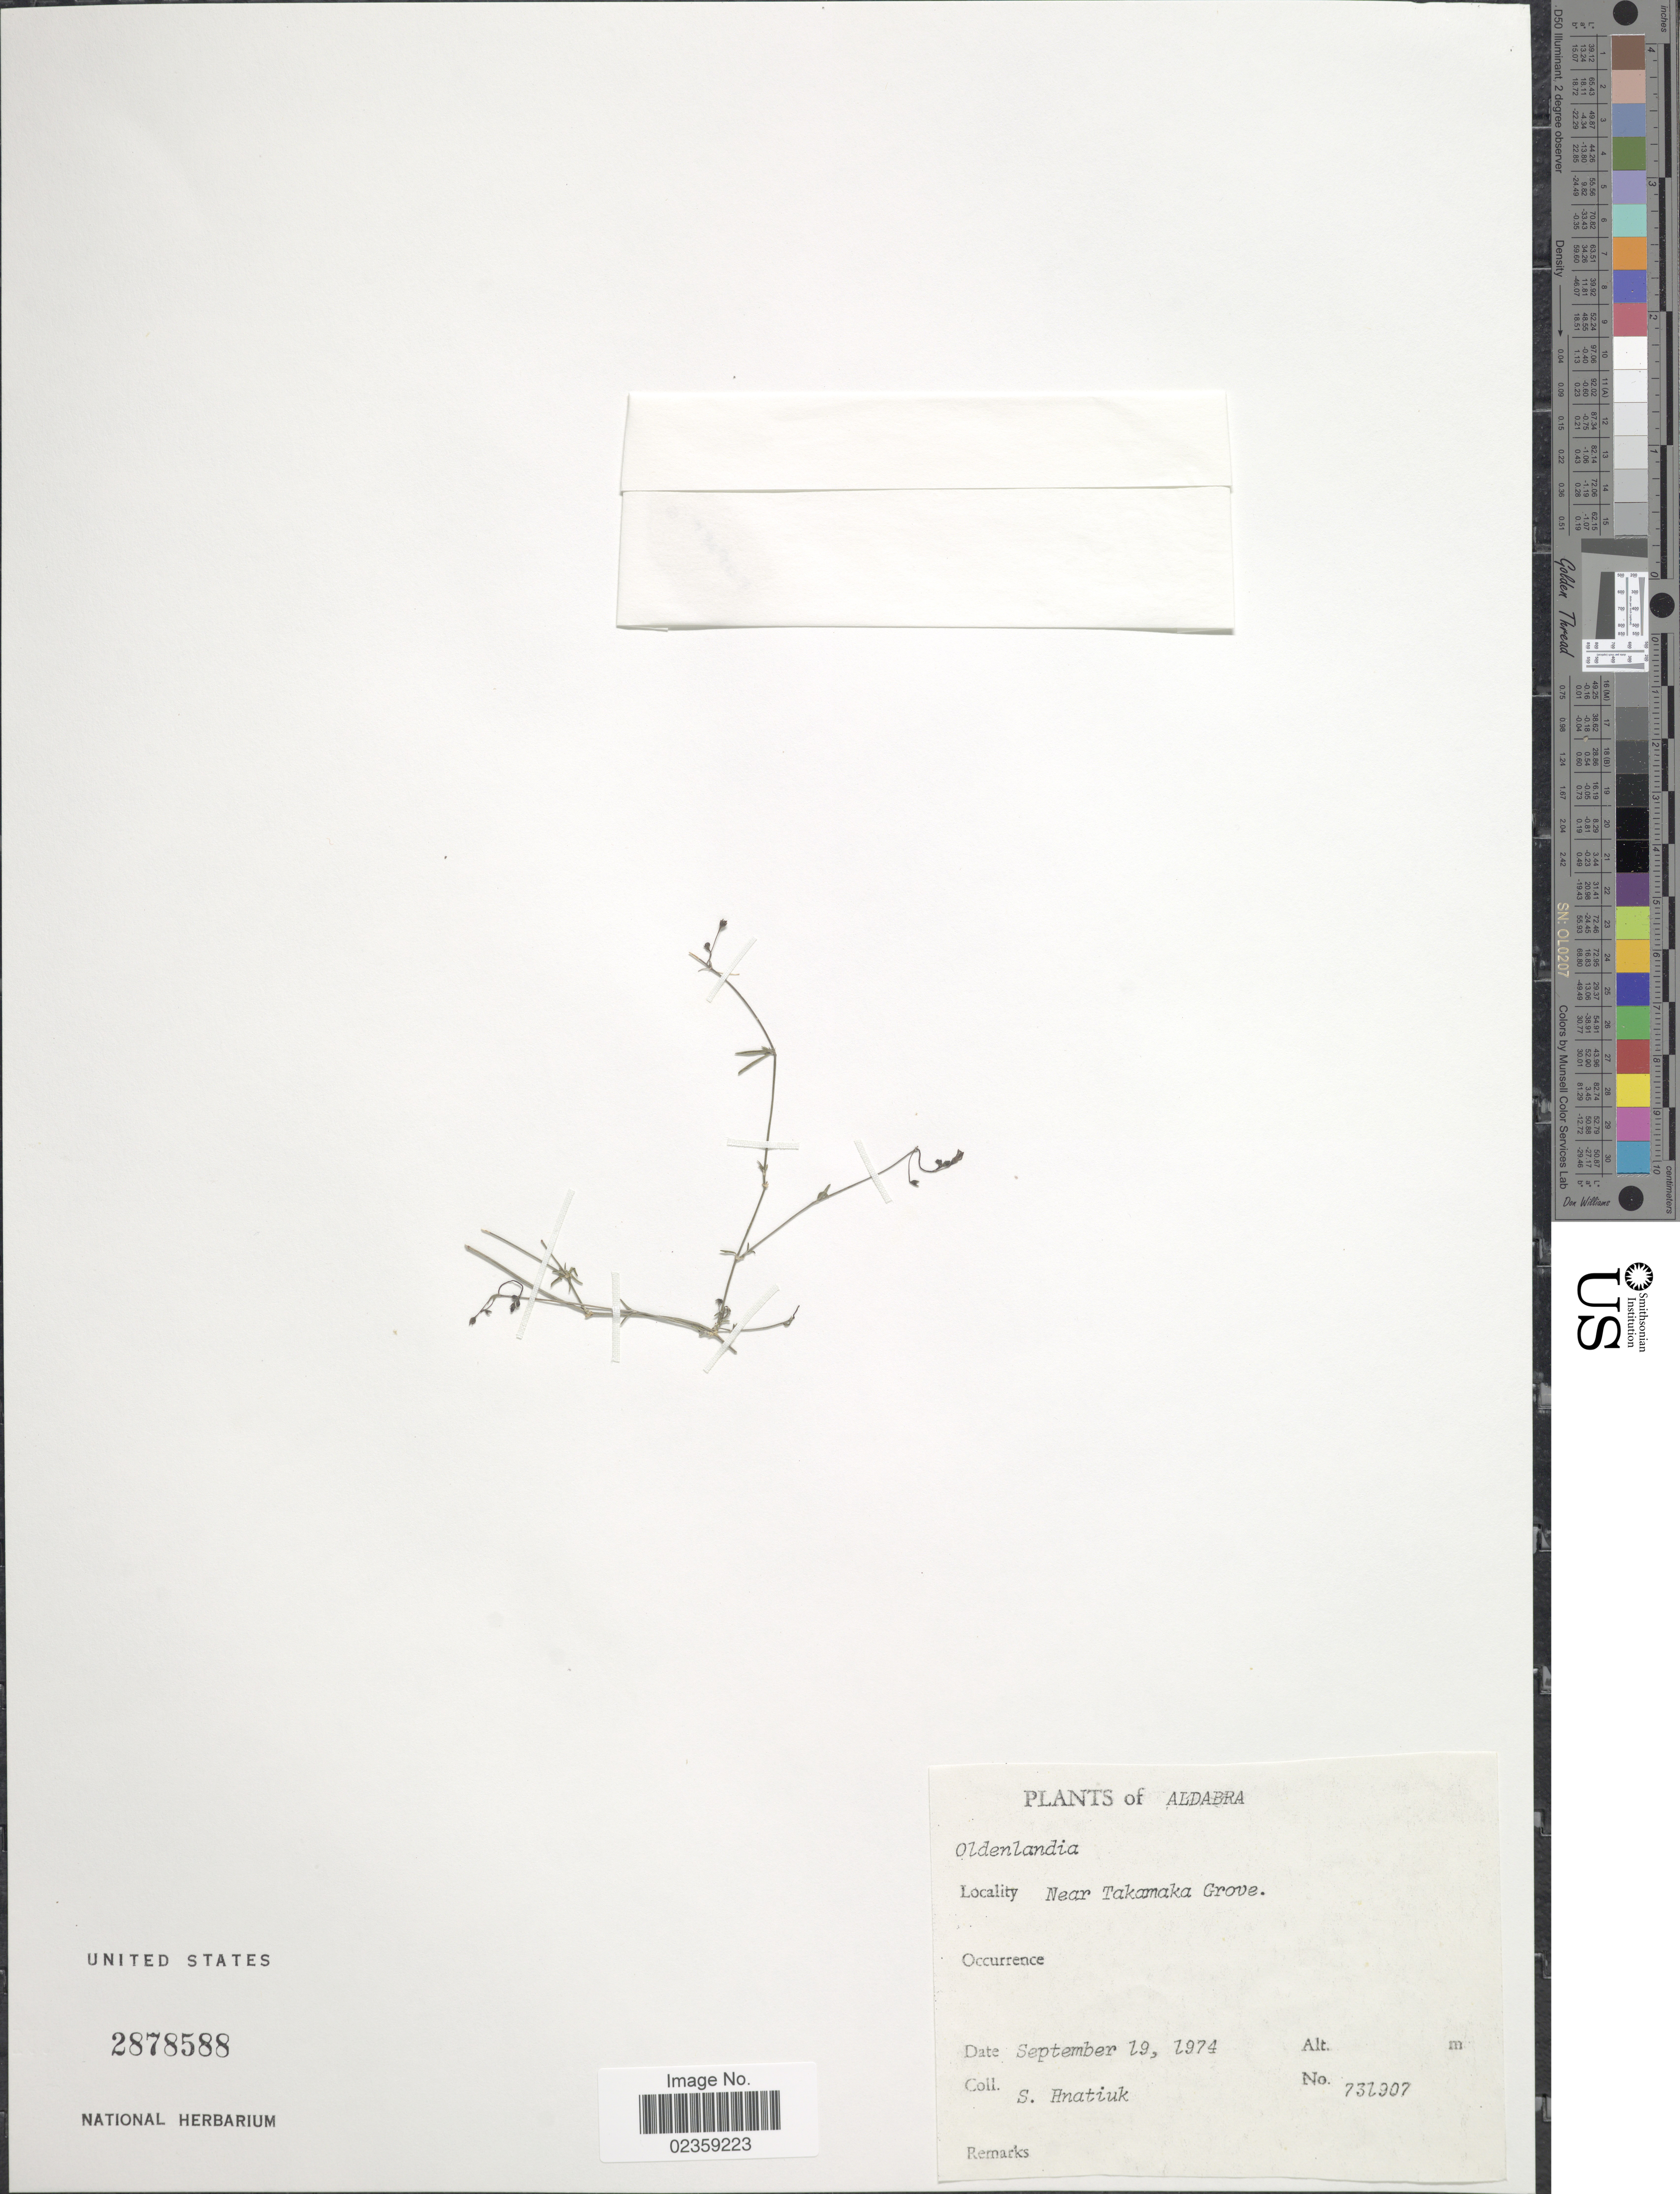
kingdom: Plantae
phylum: Tracheophyta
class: Magnoliopsida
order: Gentianales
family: Rubiaceae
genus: Oldenlandia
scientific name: Oldenlandia sp.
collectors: S. Hnatiuk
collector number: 731907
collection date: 1974-09-19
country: Seychelles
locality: Aldabra. Near Takamaka Grove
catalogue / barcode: US 2878588